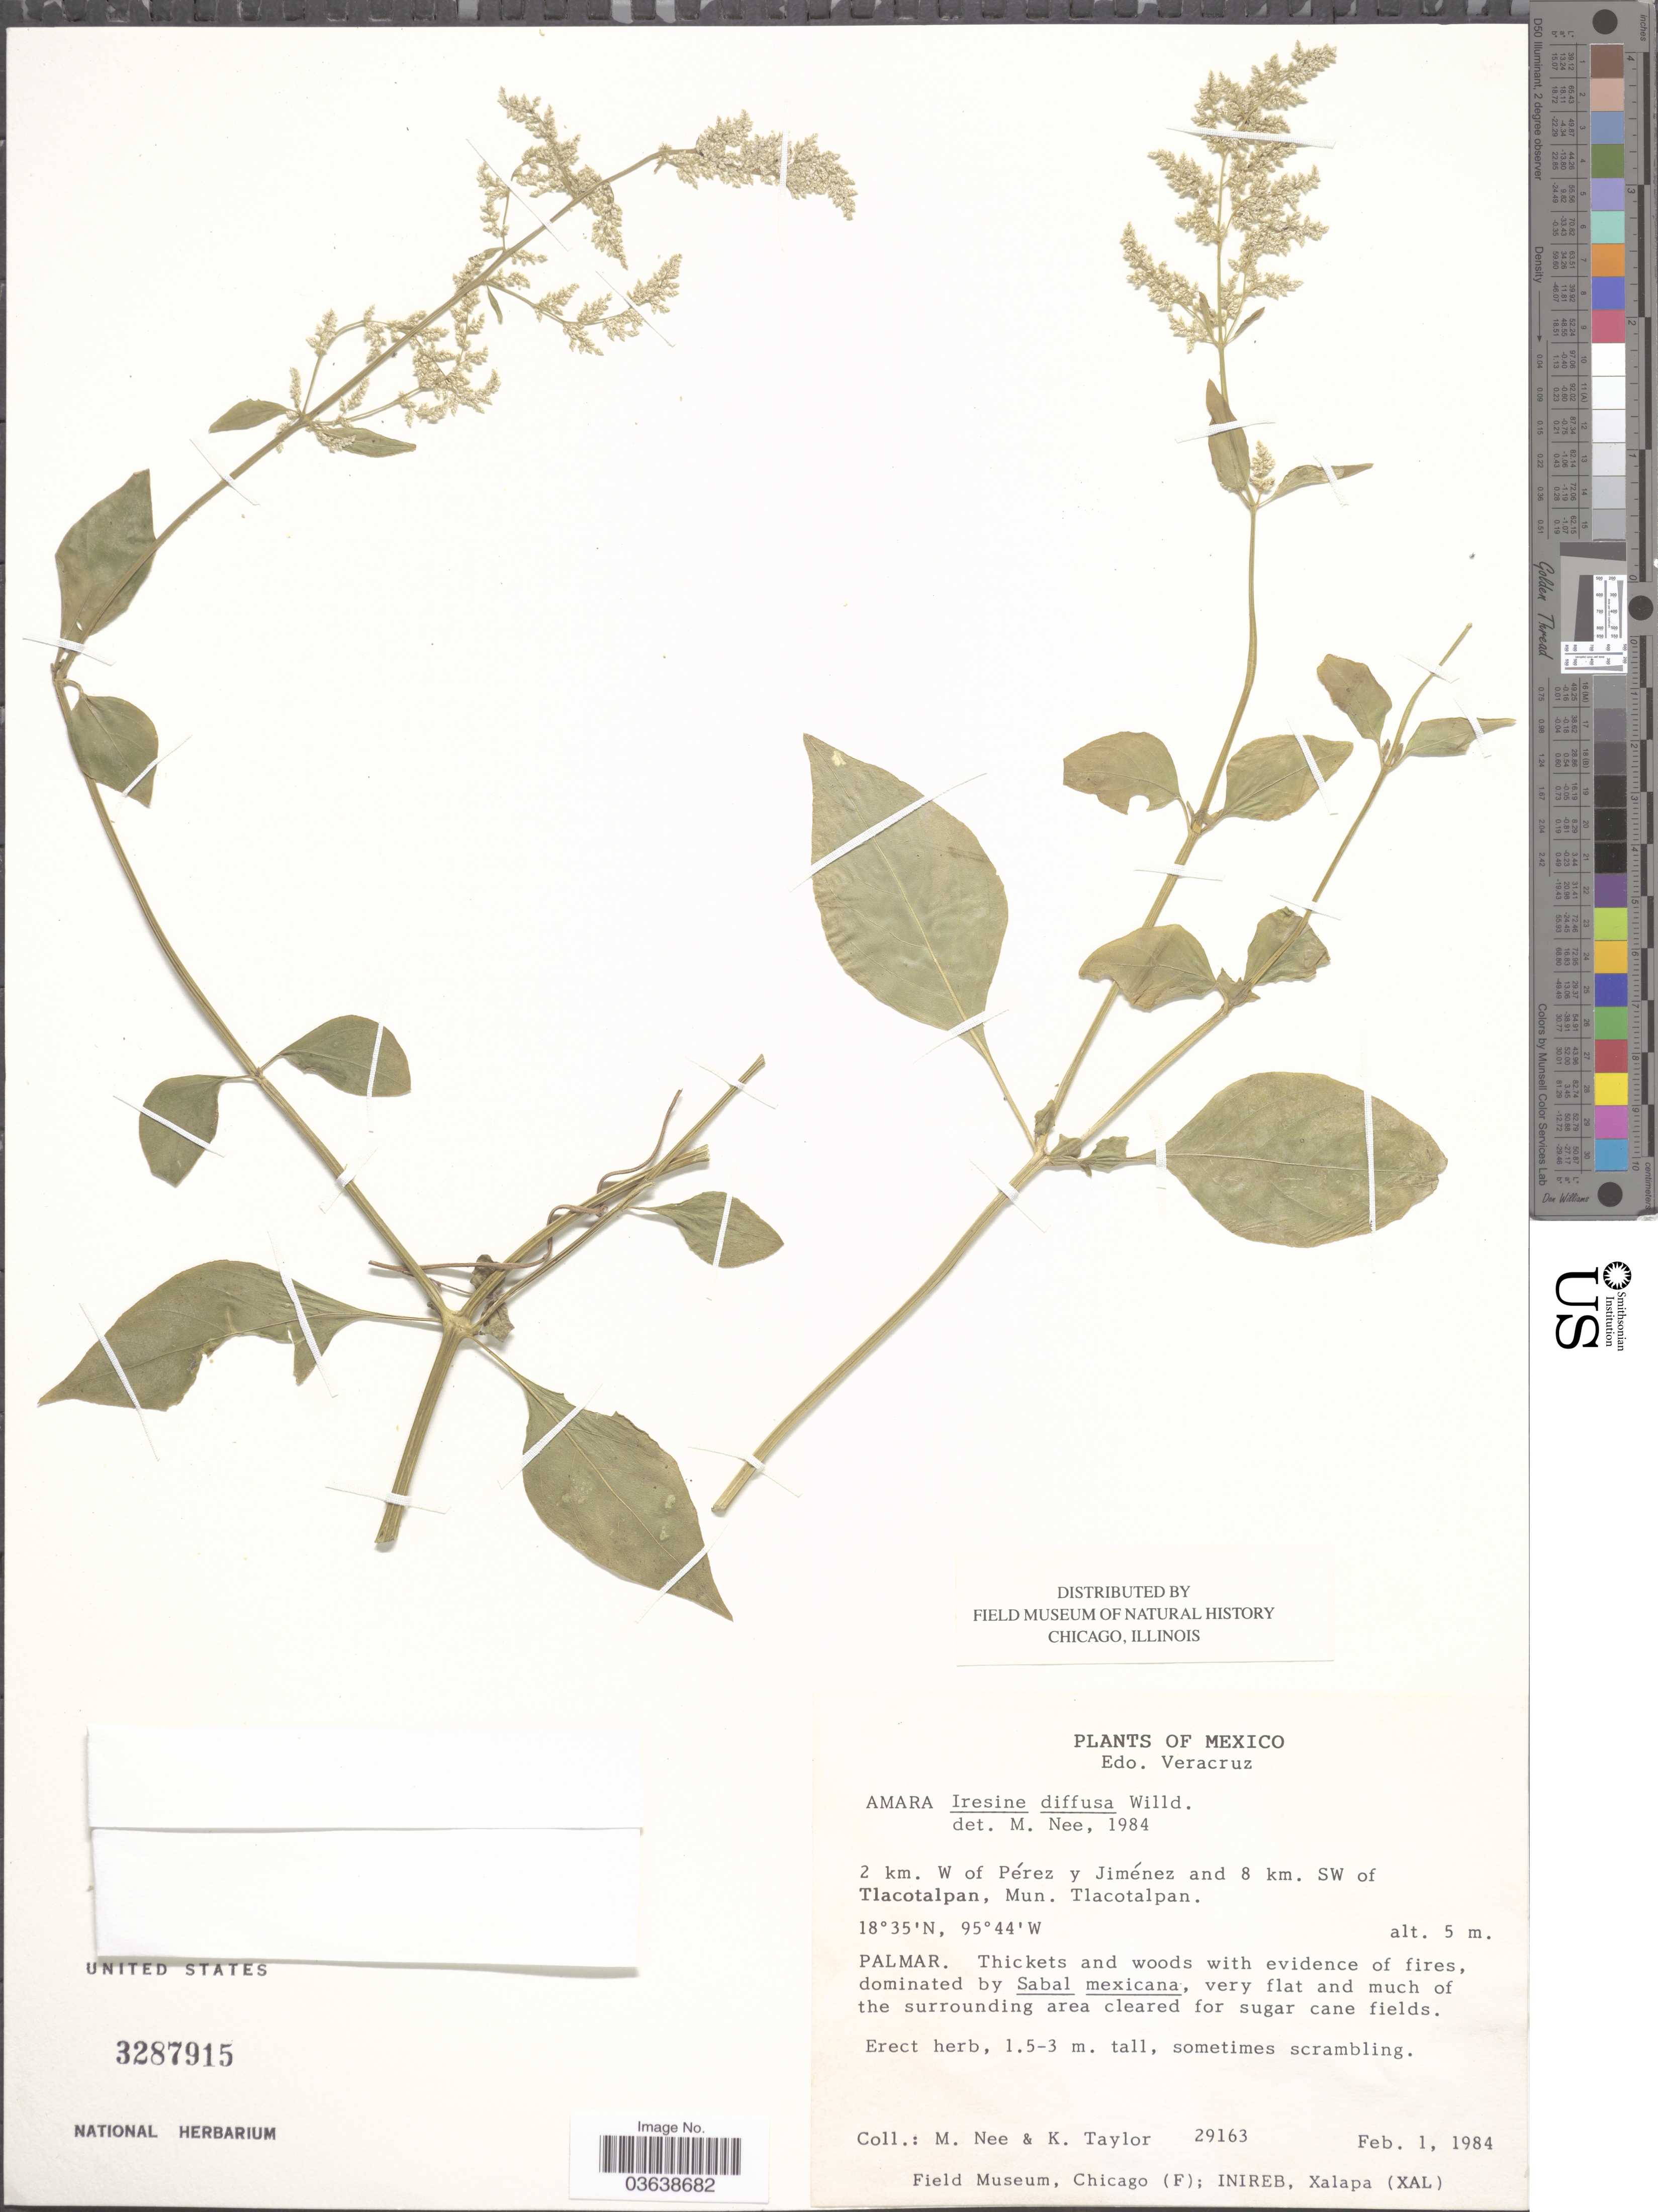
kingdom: Plantae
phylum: Tracheophyta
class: Magnoliopsida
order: Caryophyllales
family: Amaranthaceae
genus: Iresine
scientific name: Iresine celosia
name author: L.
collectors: M. Nee & K. Taylor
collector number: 29163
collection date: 1984-02-01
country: Mexico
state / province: Veracruz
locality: Edo. Veracruz. 2 km. W of Pérez y Jiménez and 8 km. SW of Tlacotalpan, Mun. Tlacotalpan. Palmar.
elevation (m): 5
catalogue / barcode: US 3287915